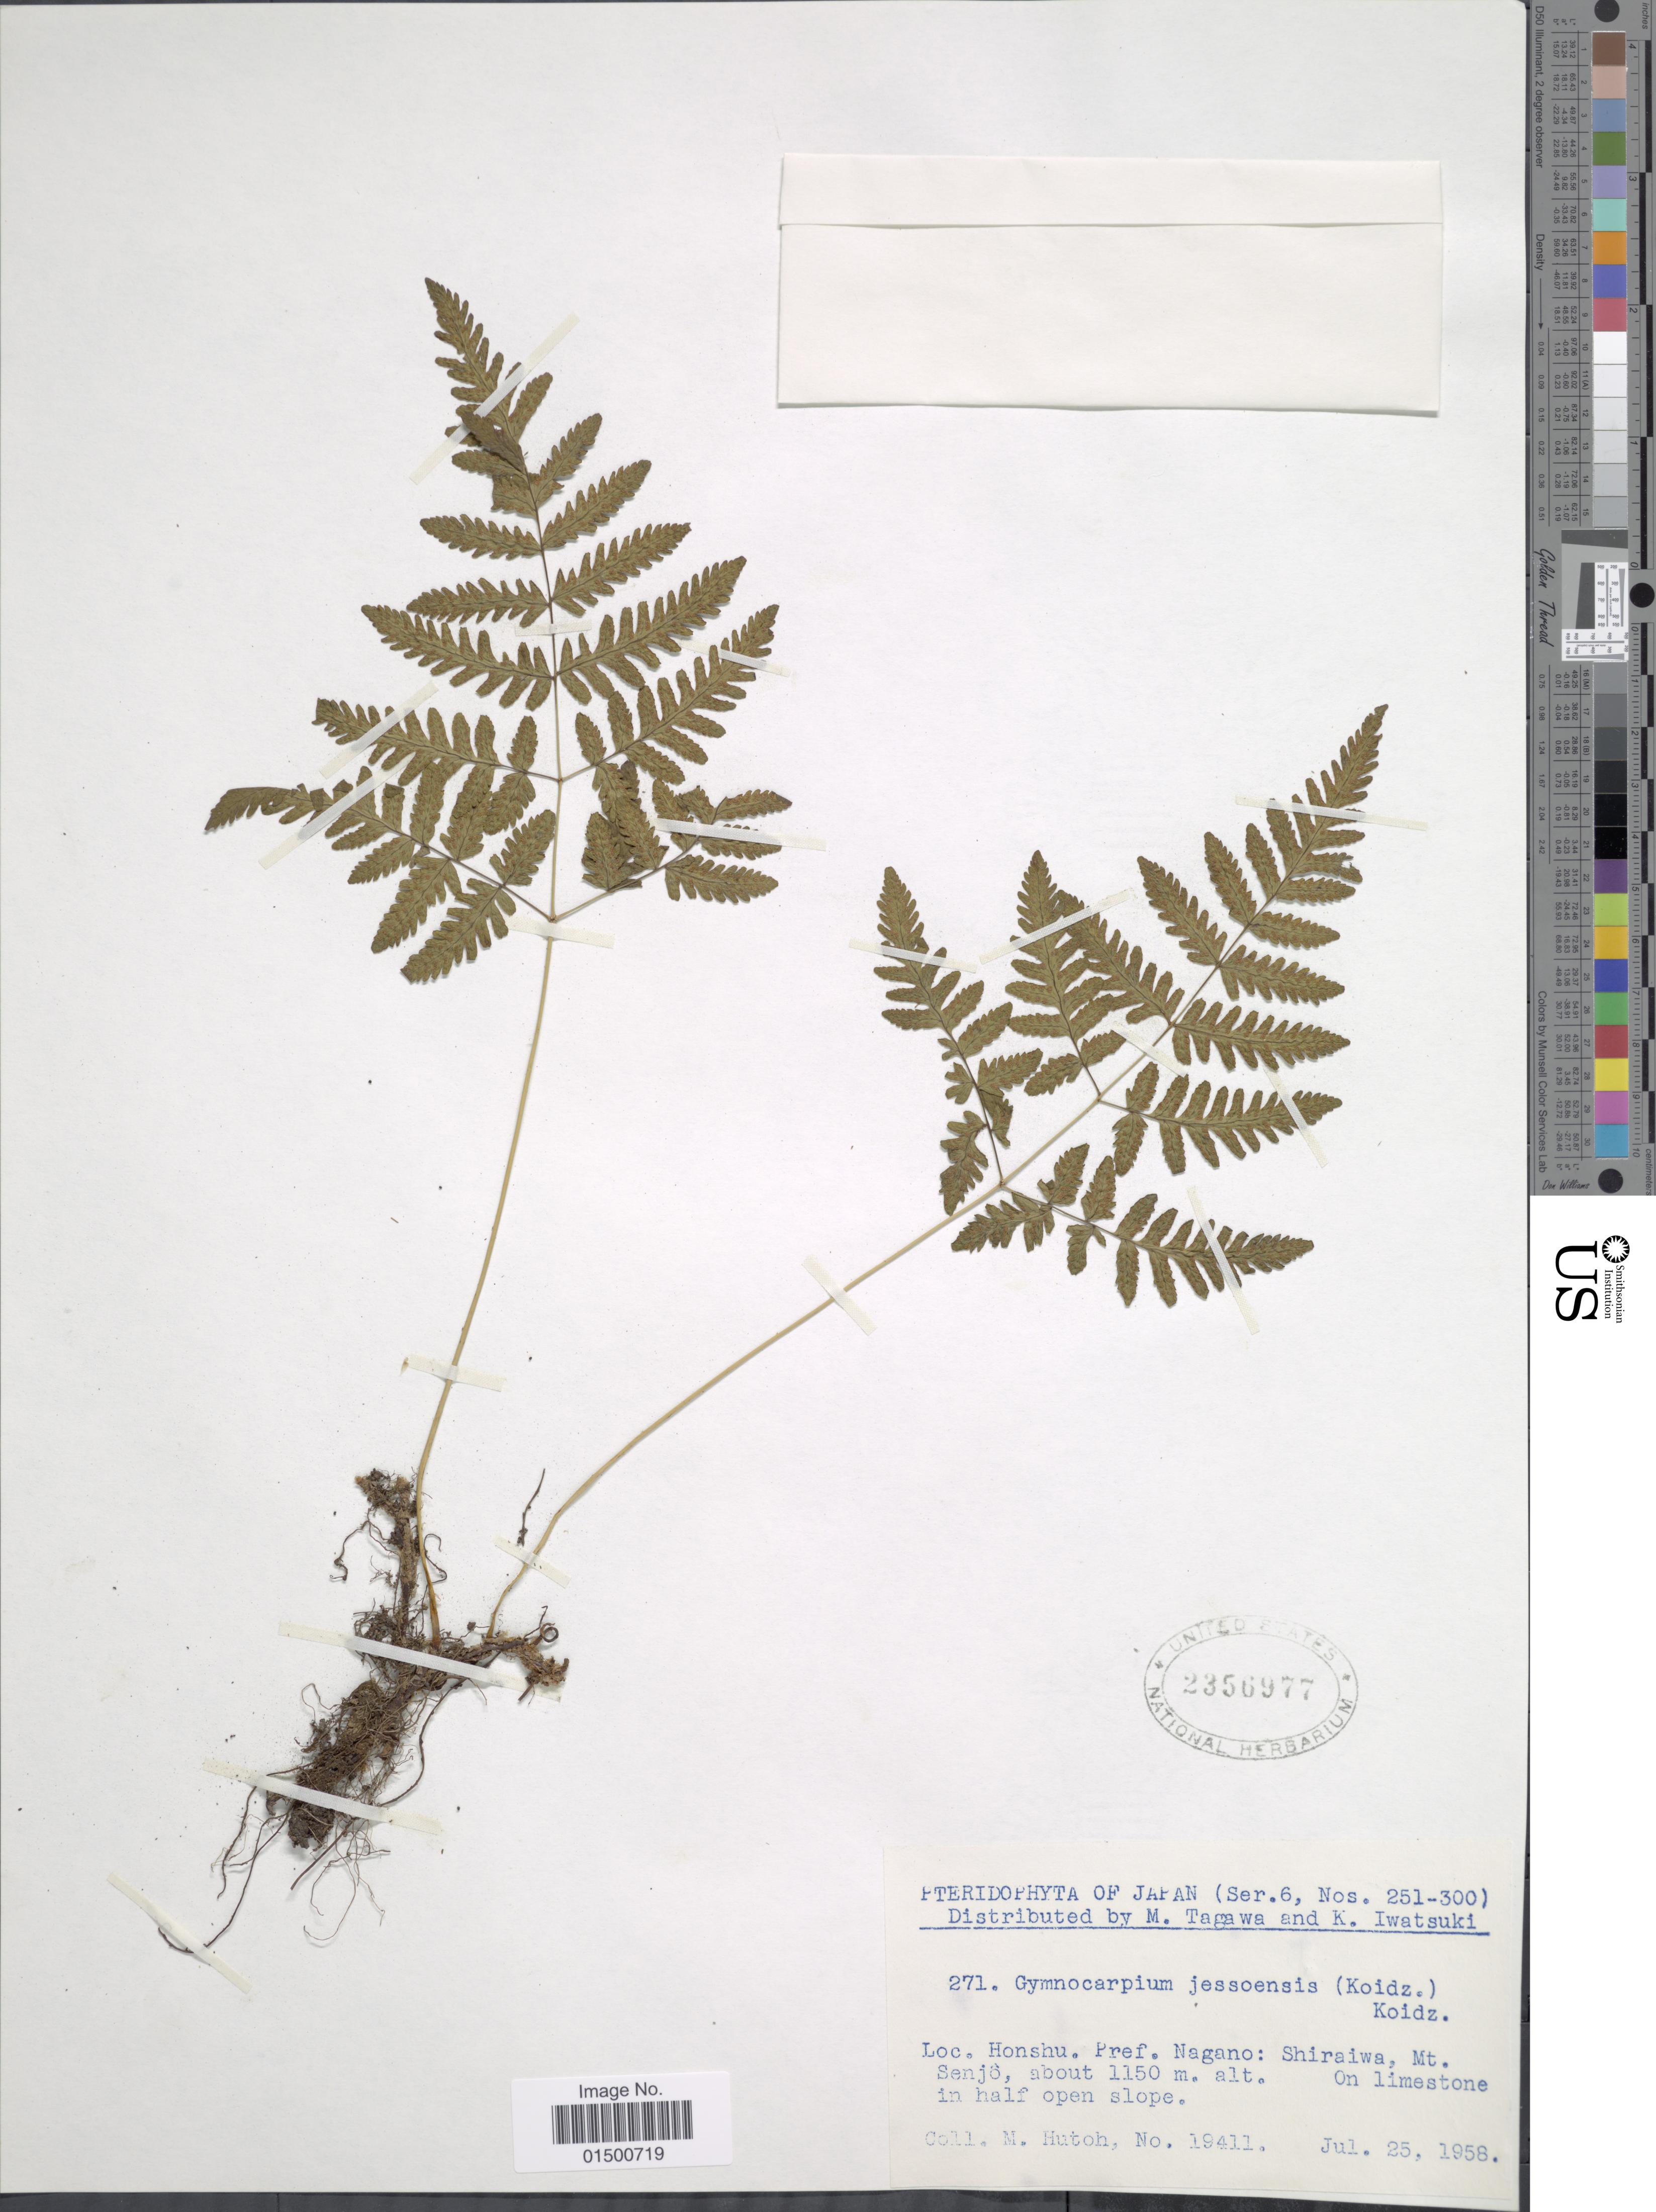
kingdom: Plantae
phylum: Tracheophyta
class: Polypodiopsida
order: Polypodiales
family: Cystopteridaceae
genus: Gymnocarpium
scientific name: Gymnocarpium jessoense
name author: (Koidz.) Koidz.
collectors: M. Hutoh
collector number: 19411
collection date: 1958-07-25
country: Japan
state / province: Nagano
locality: Honshu, Pref. Nagano: Shiraiwa, Mt. Senjo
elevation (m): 1150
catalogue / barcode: US 2356977